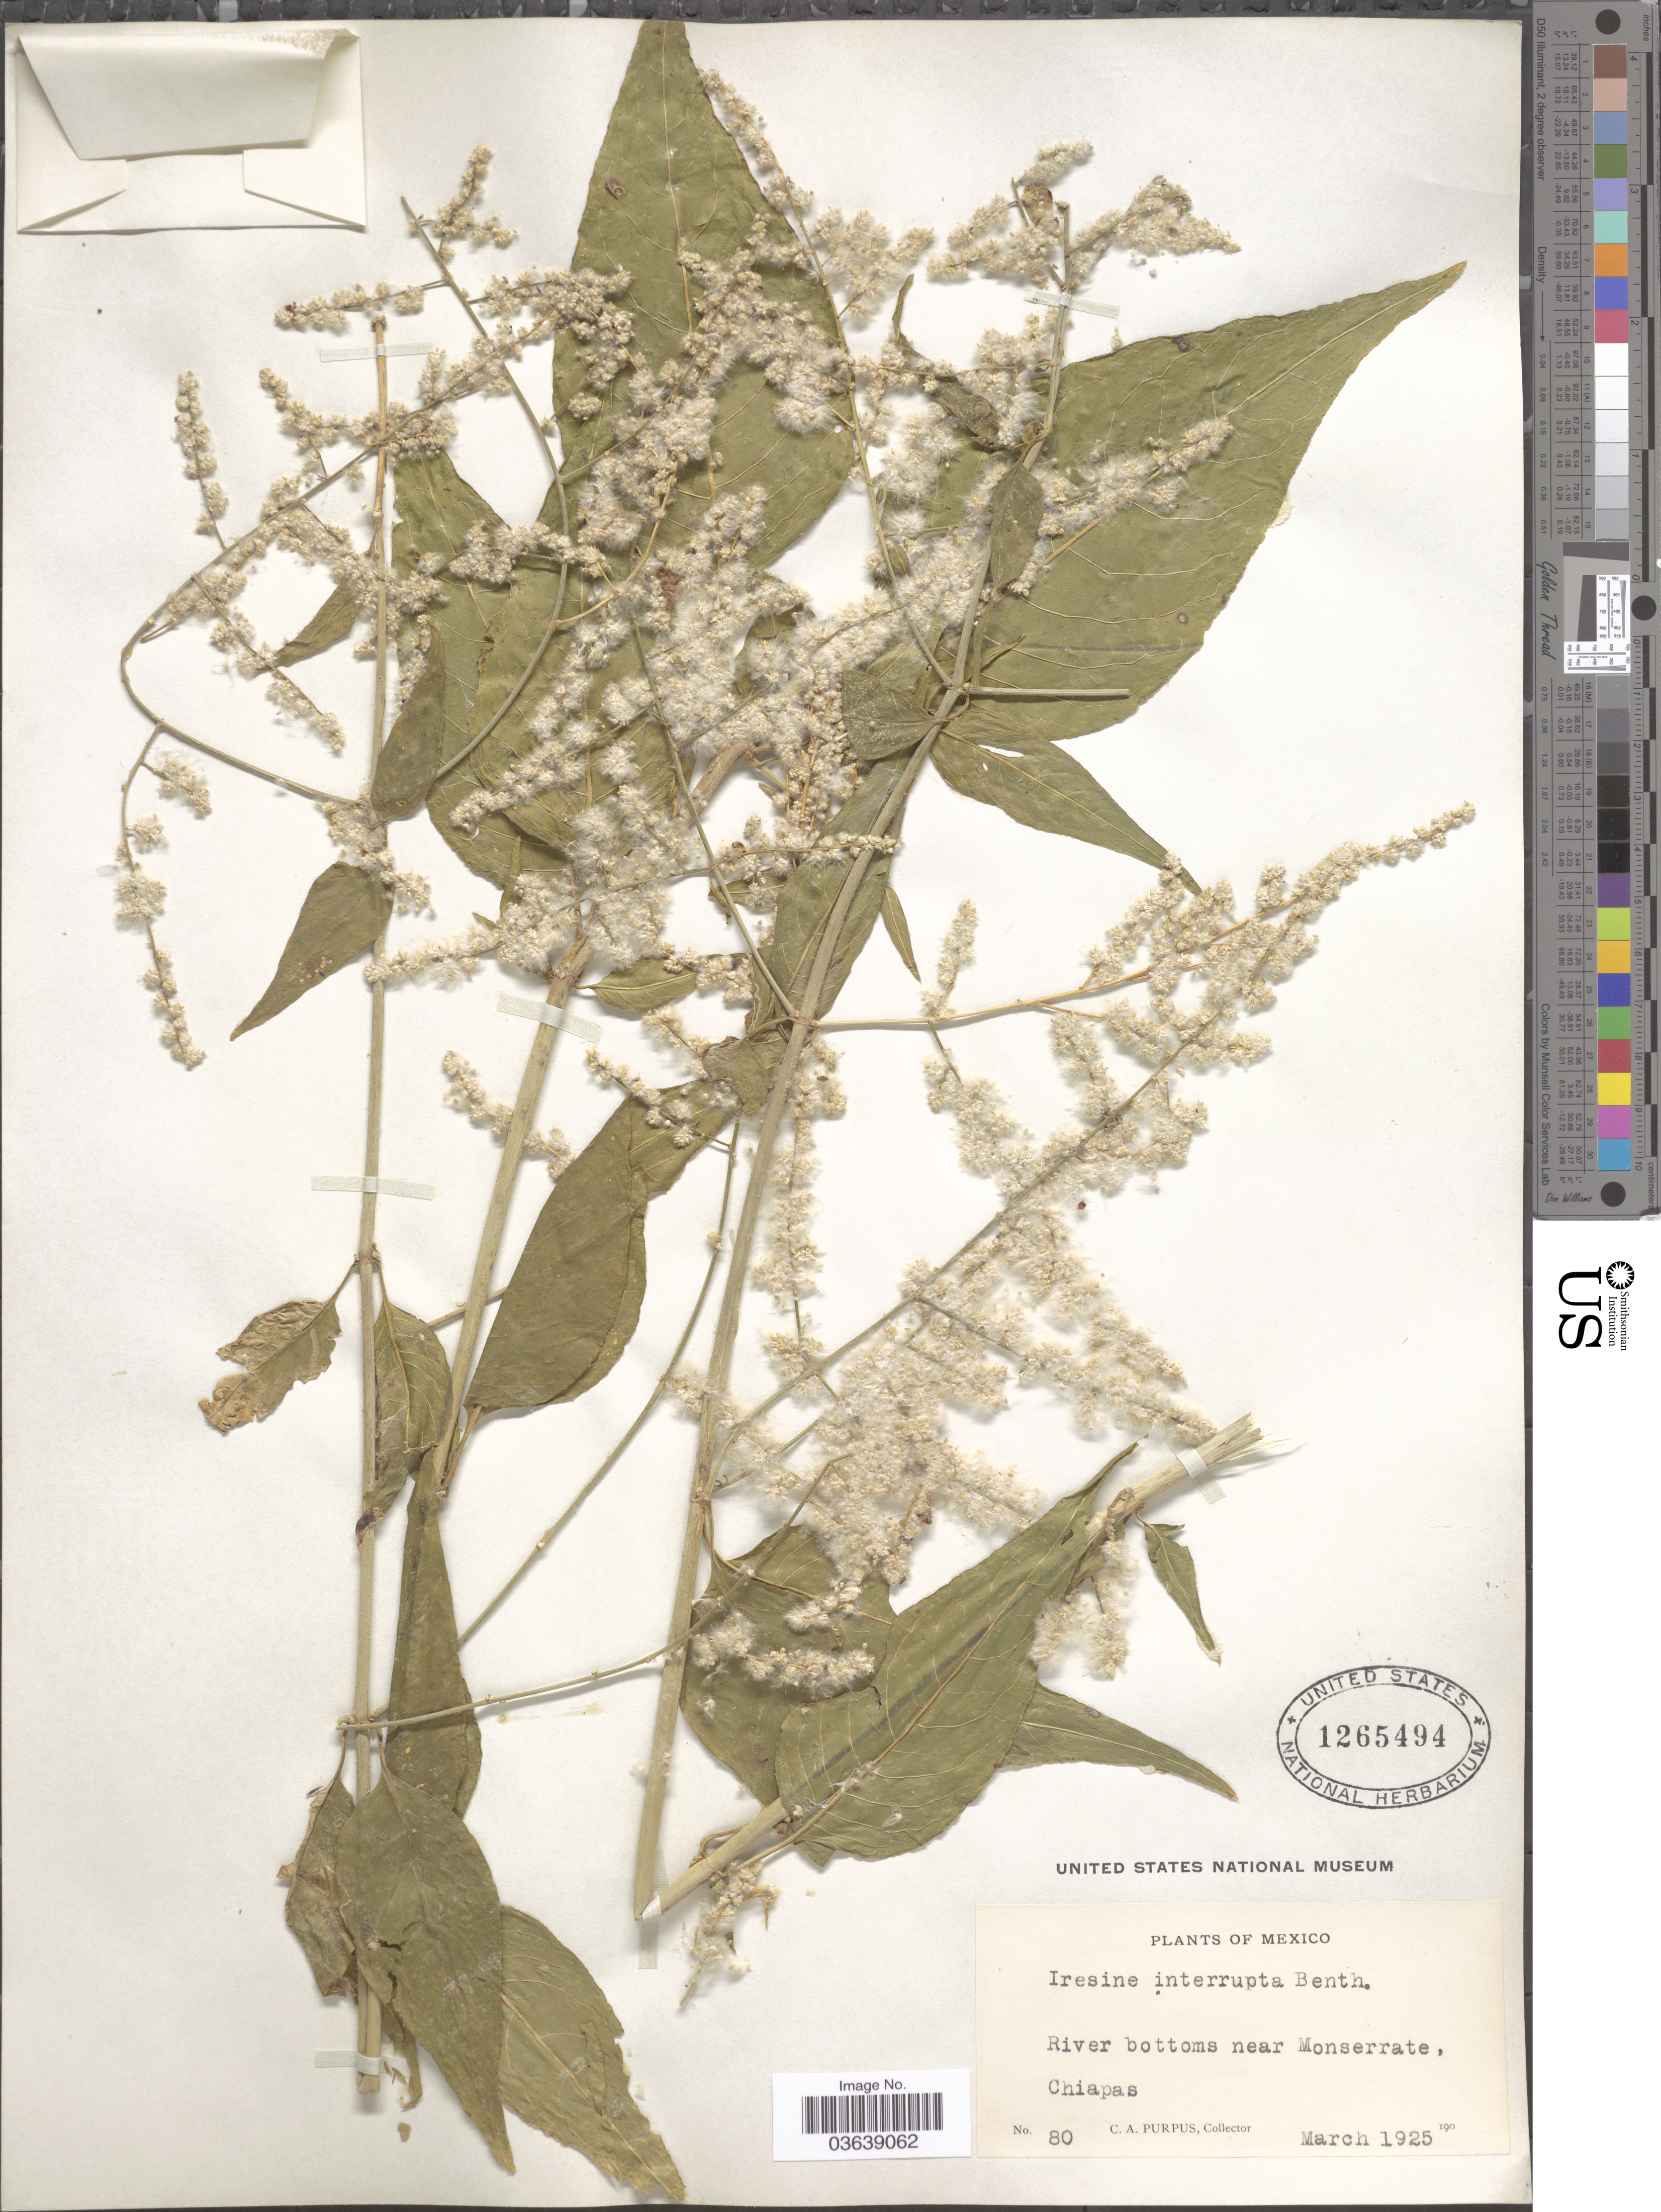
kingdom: Plantae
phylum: Tracheophyta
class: Magnoliopsida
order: Caryophyllales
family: Amaranthaceae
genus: Iresine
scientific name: Iresine interrupta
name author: Benth.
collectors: C. A. Purpus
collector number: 80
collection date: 1925-03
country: Mexico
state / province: Chiapas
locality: River bottoms near Moserrate.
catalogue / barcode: US 1265494